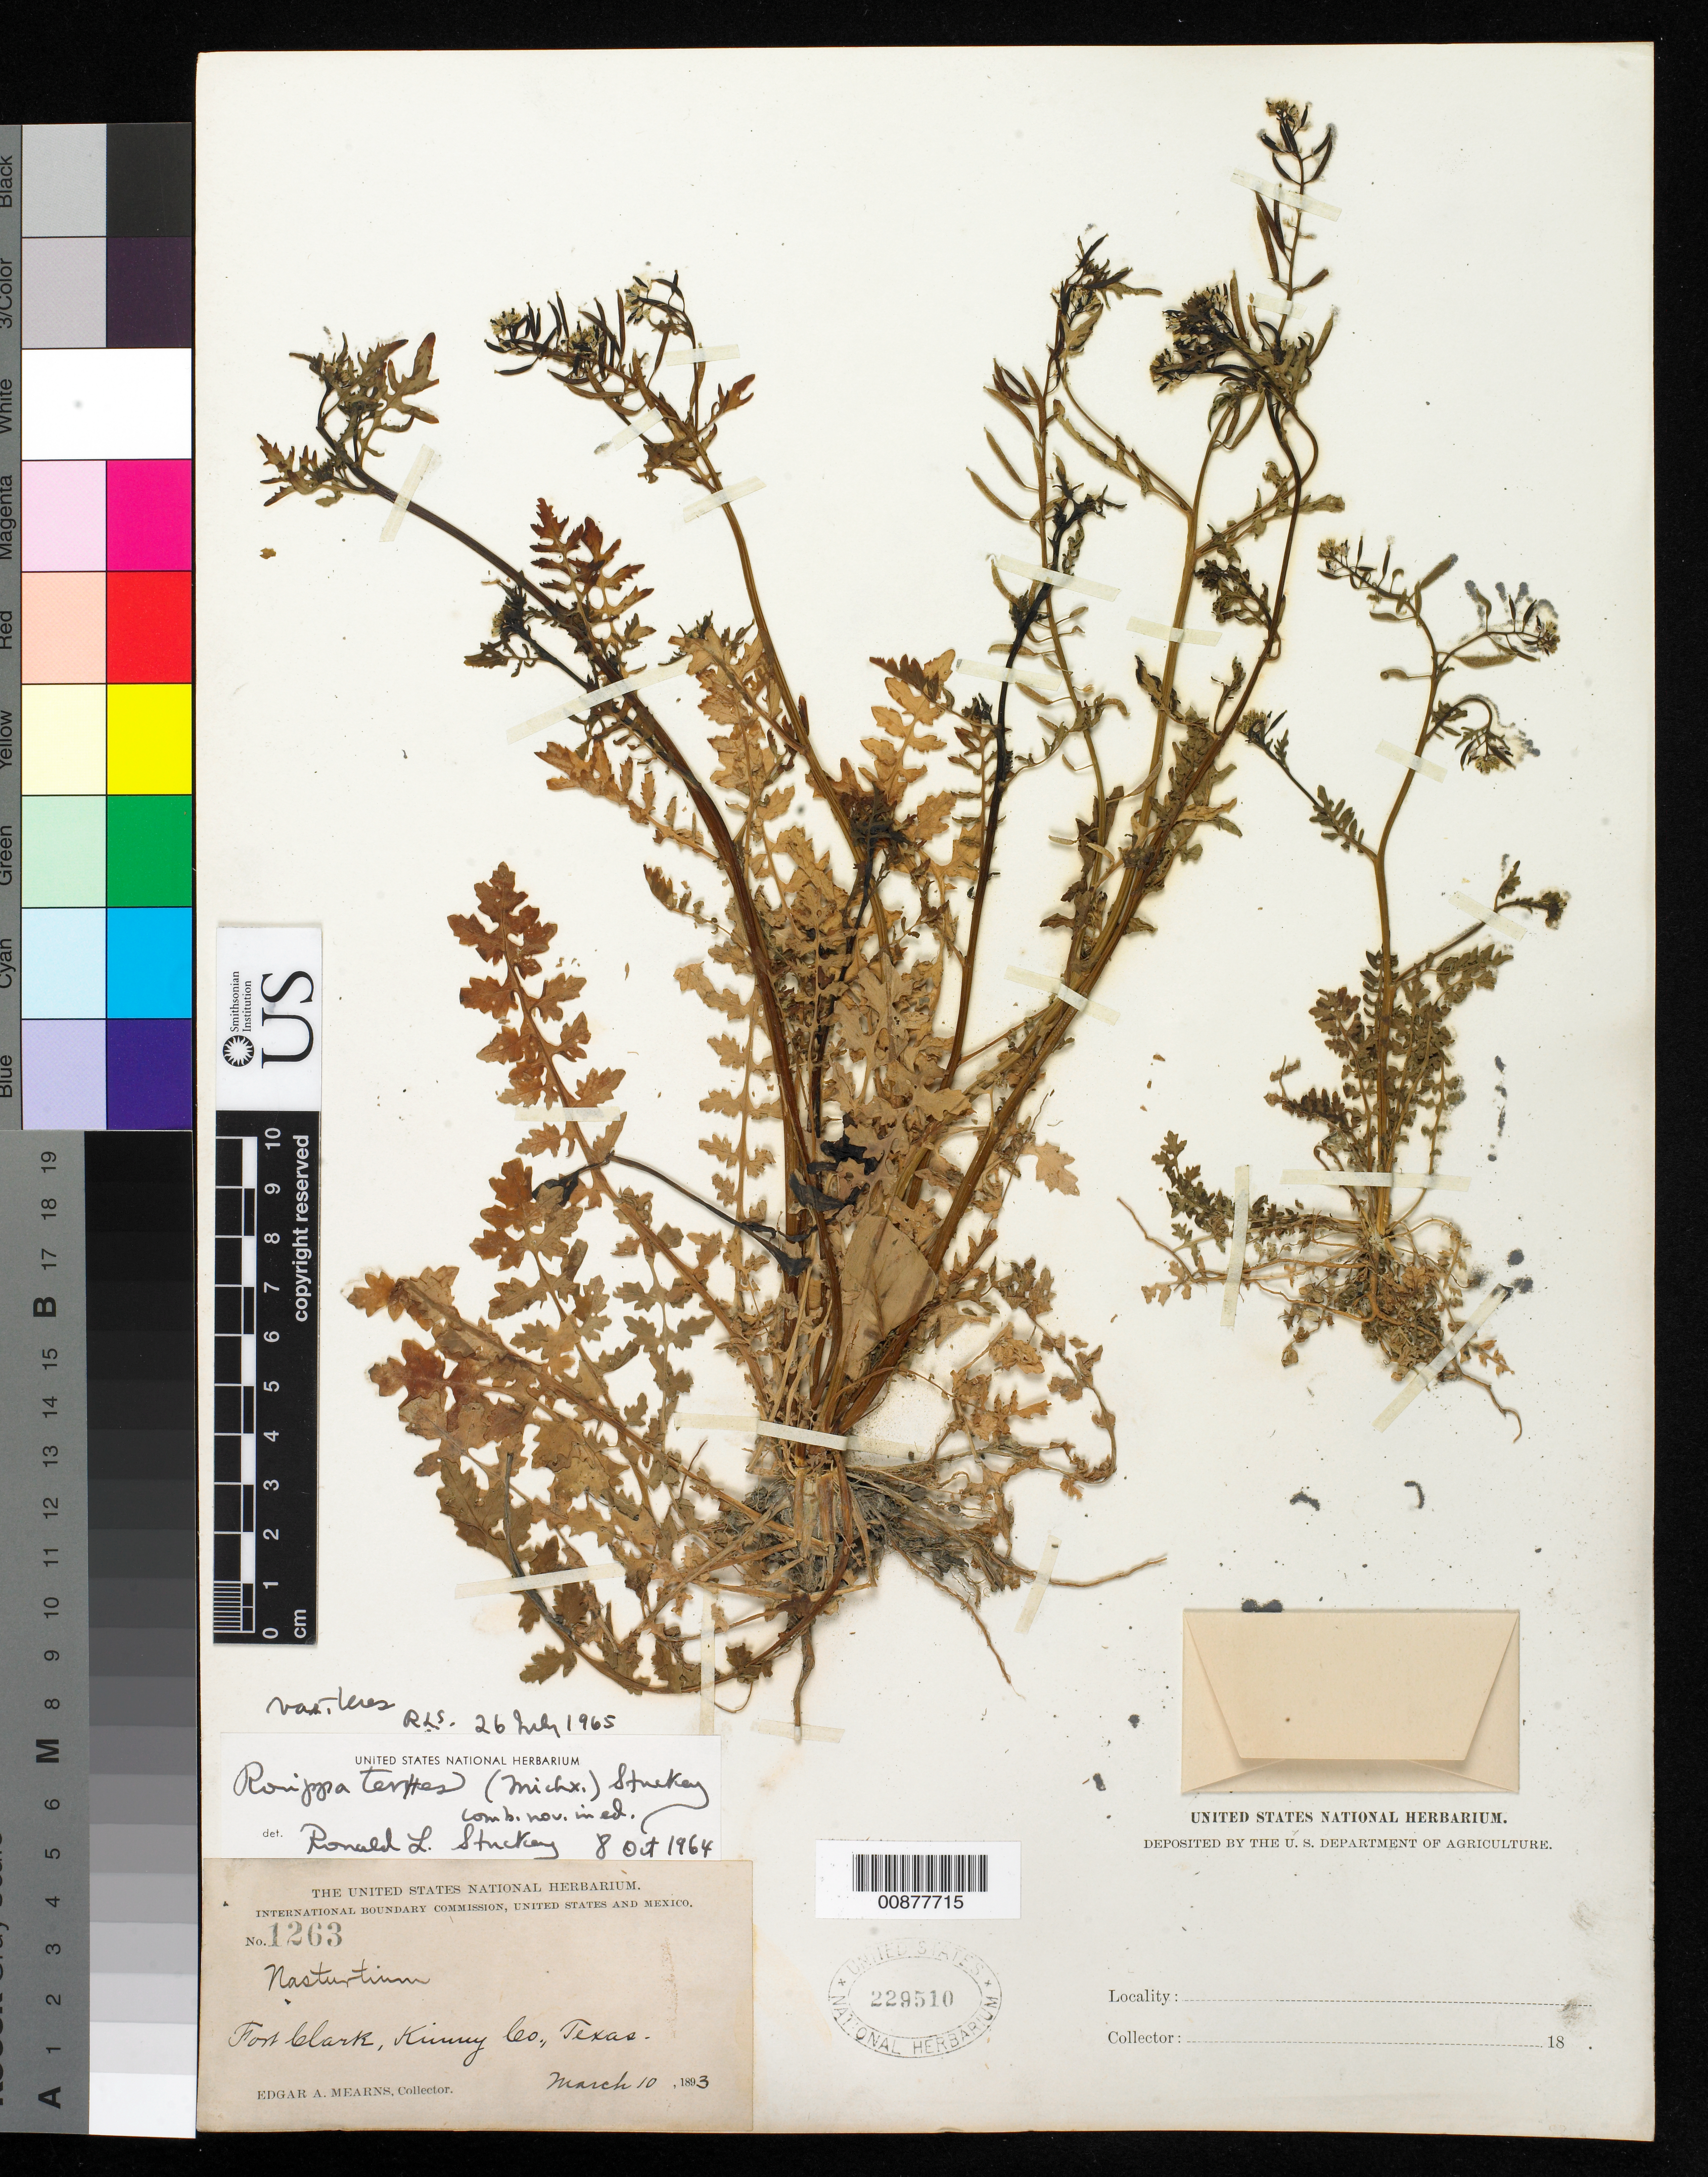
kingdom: Plantae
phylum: Tracheophyta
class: Magnoliopsida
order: Brassicales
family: Brassicaceae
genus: Rorippa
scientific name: Rorippa teres var. teres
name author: (Michx.) Stuckey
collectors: E. A. Mearns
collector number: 1263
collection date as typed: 10 Mar 1893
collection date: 1893-03-10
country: United States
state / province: Texas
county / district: Kinney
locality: Fort Clark, Kinney County, Texas.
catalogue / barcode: US 229510